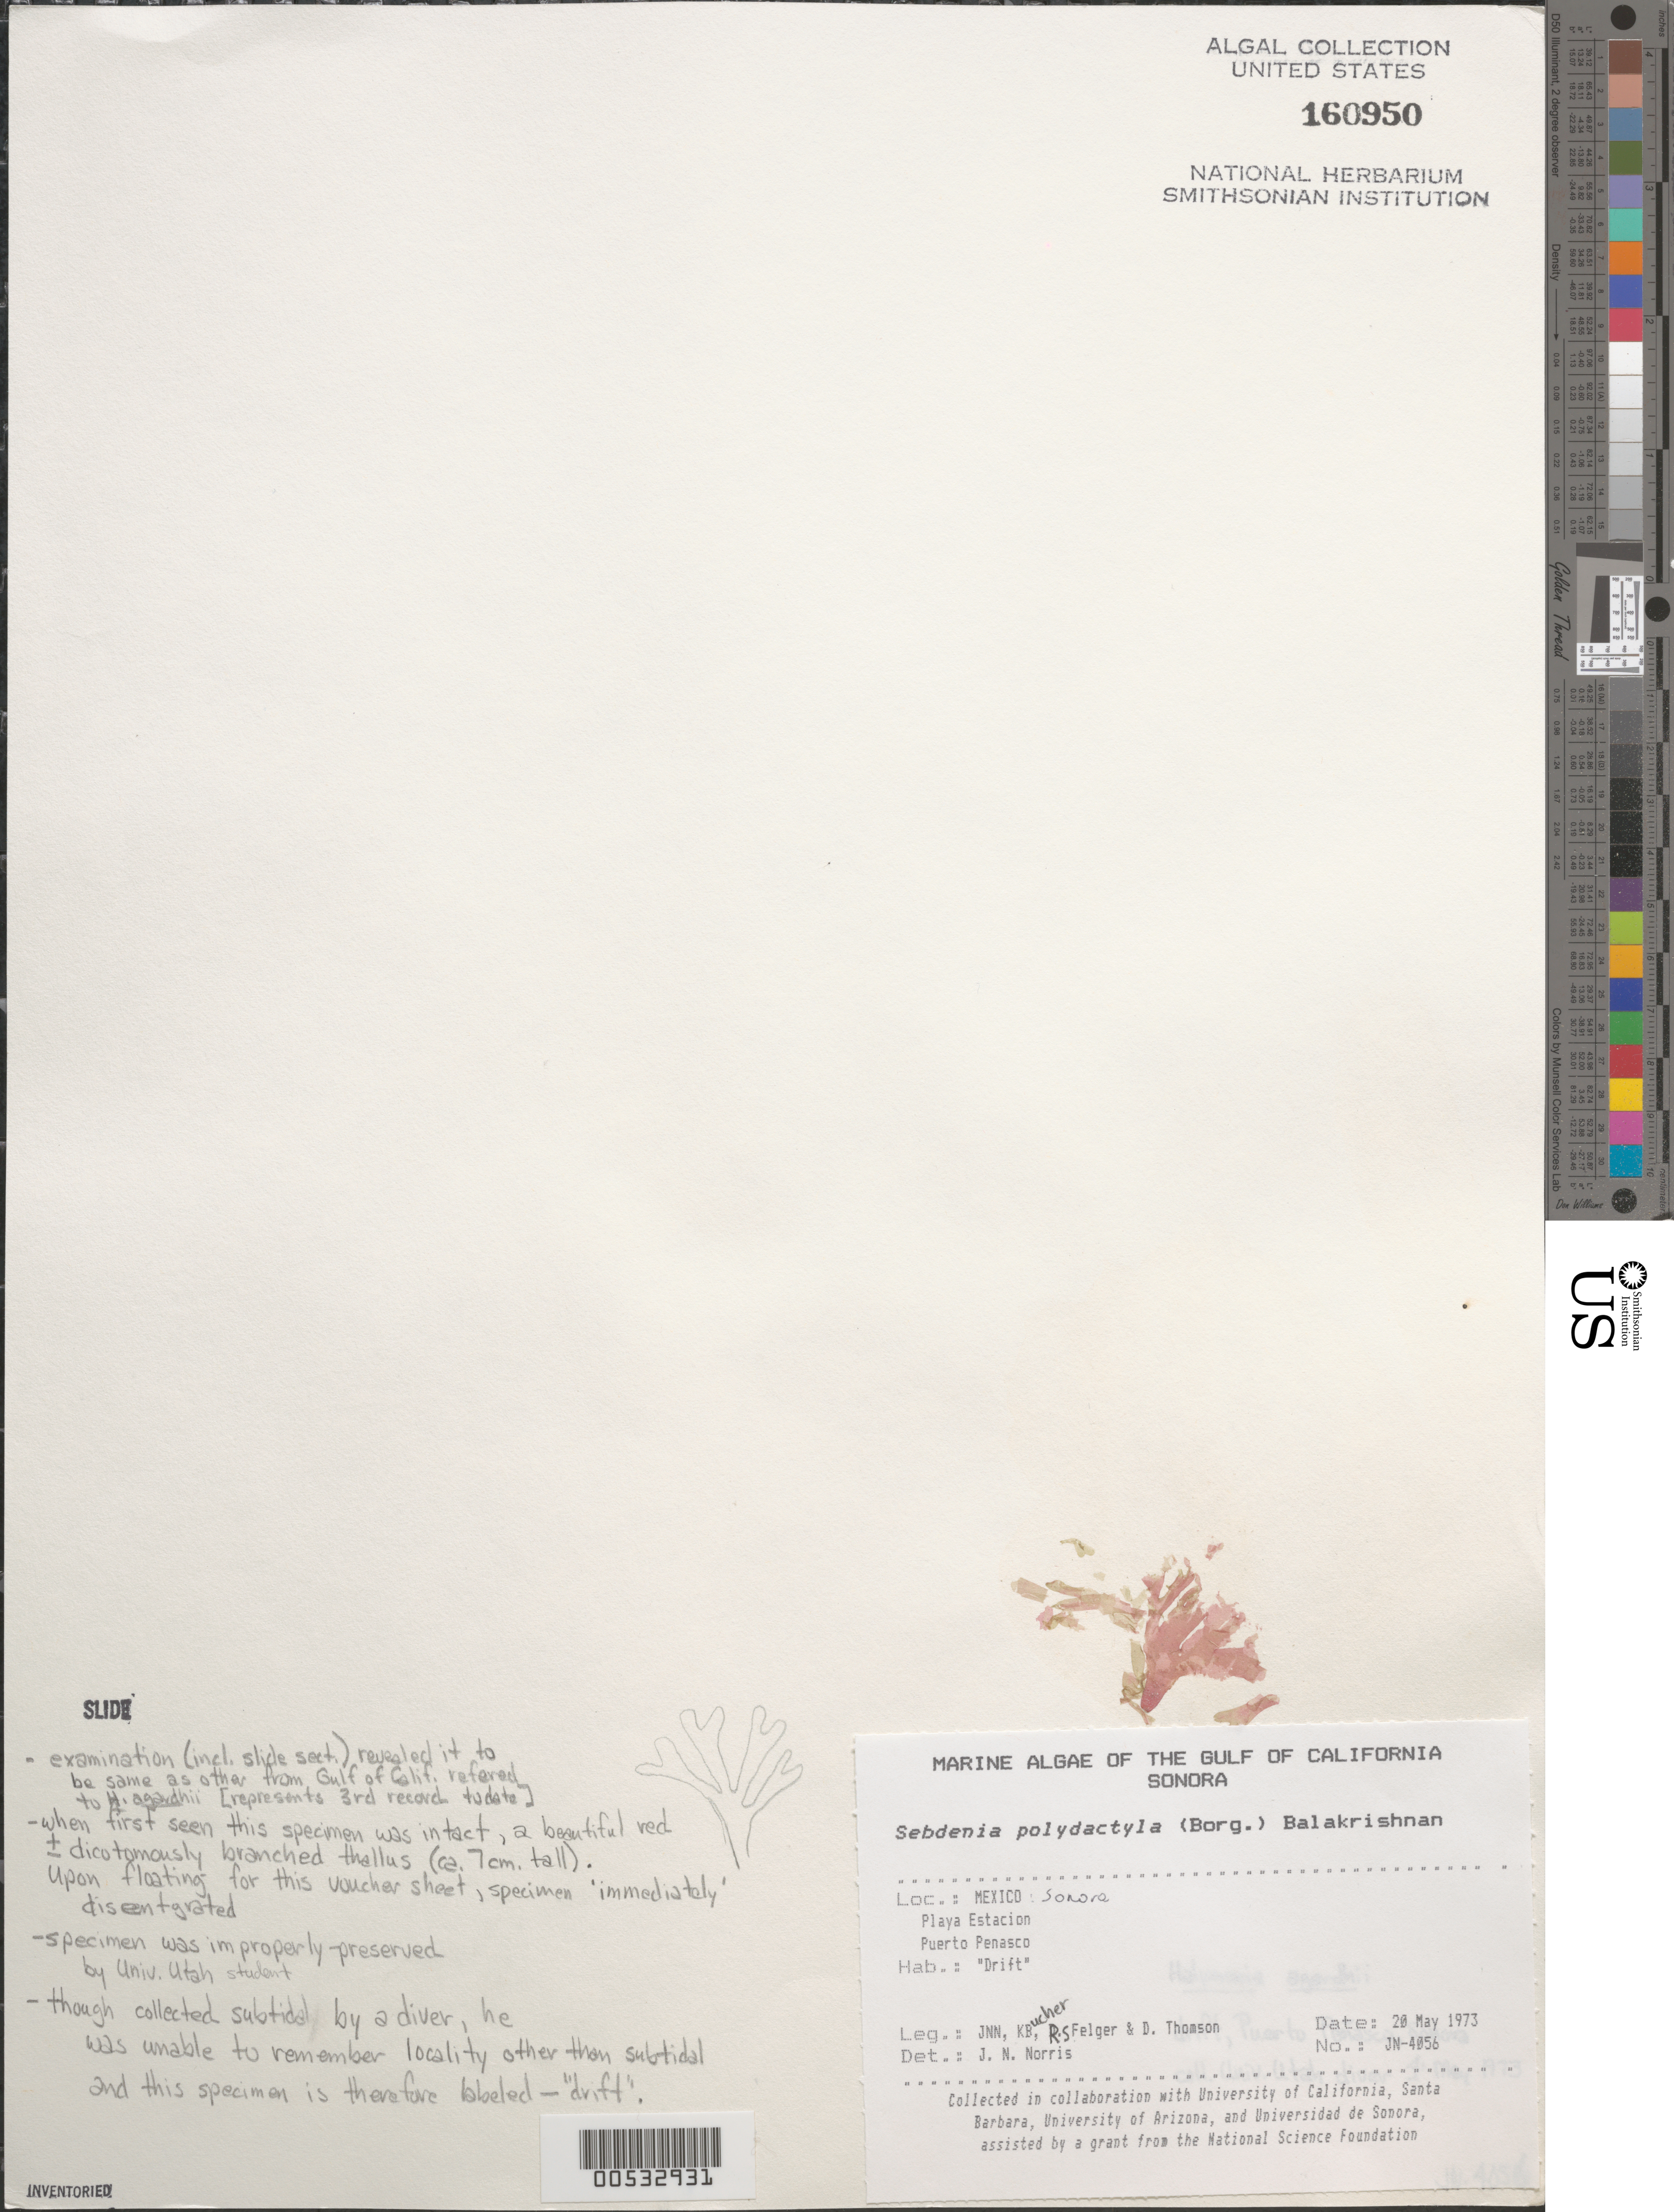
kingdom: Plantae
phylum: Rhodophyta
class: Florideophyceae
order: Sebdeniales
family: Sebdeniaceae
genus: Sebdenia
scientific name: Sebdenia polydactyla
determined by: Norris, James N.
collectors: J. N. Norris, K. E. Bucher, R. S. Felger & D. Thomson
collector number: JN-4056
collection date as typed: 20 May 1973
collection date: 1973-05-20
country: Mexico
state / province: Sonora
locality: Playa Estacion, Puerto Penasco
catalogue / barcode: US 160950